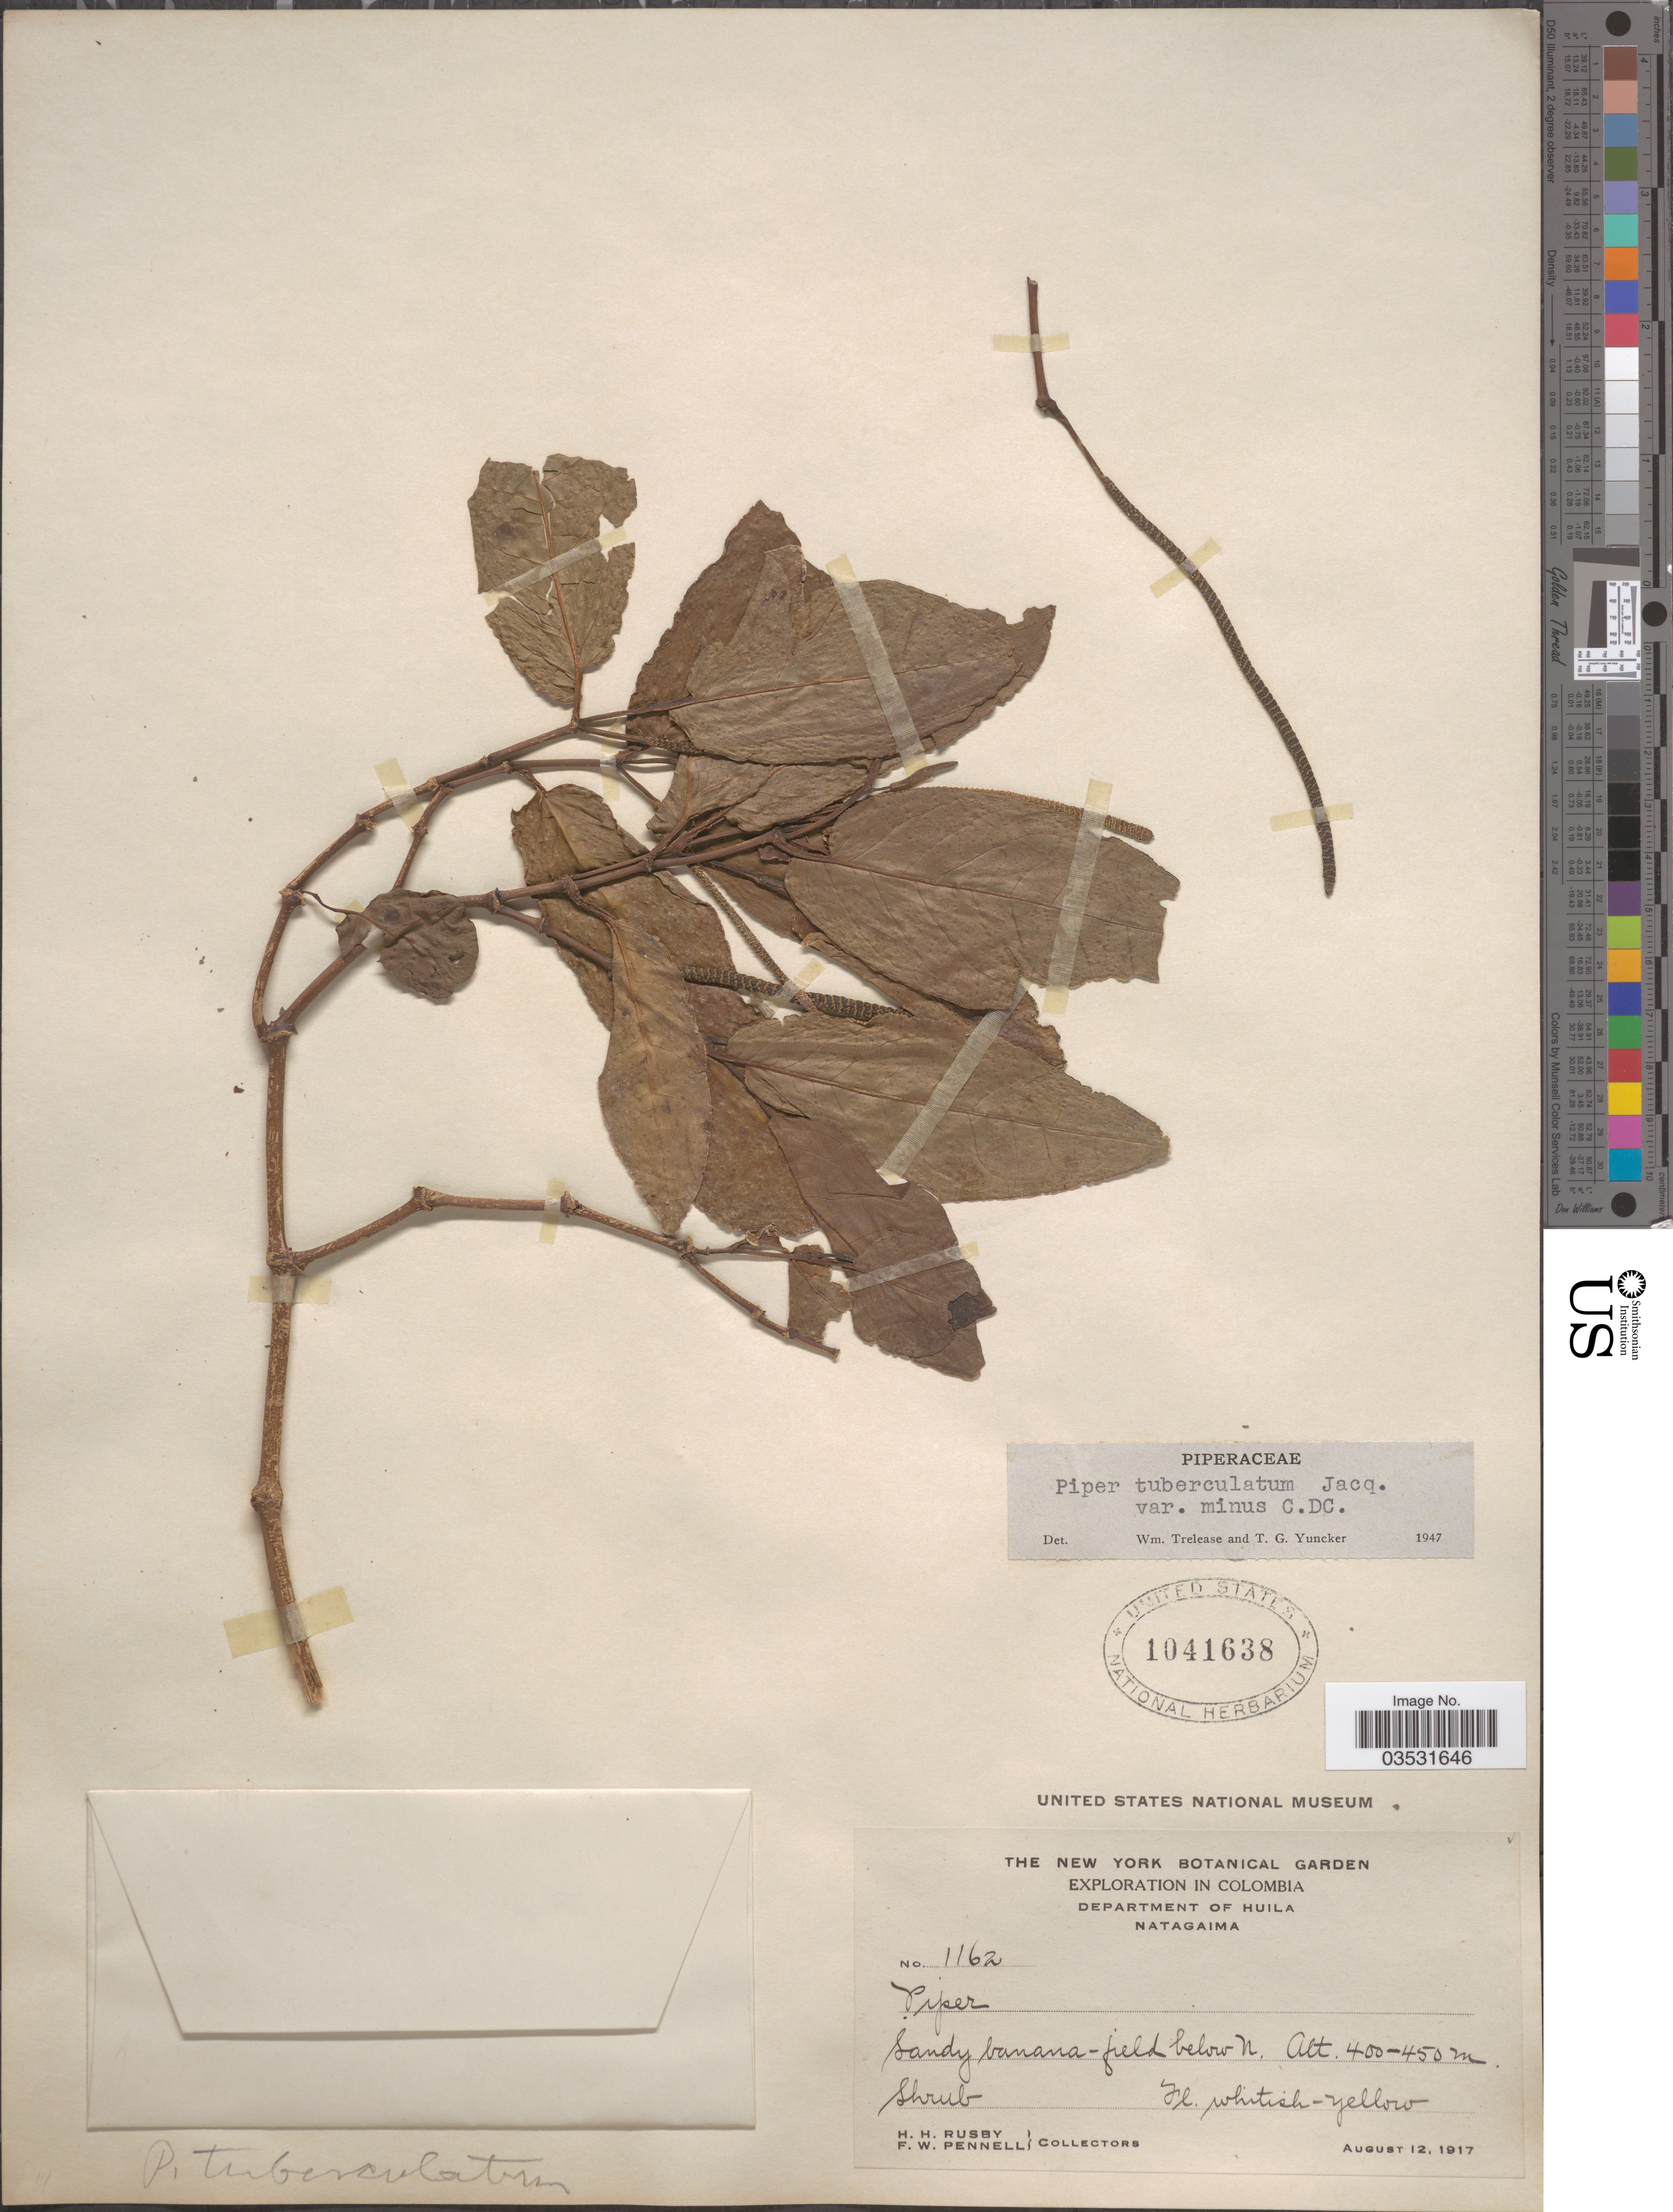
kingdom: Plantae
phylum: Tracheophyta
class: Magnoliopsida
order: Piperales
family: Piperaceae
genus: Piper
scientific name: Piper tuberculatum var. minus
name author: C. DC.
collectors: H. H. Rusby & F. W. Pennell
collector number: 1162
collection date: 1917-08-12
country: Colombia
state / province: Huila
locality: Department of Huila. Natagaima. Sandy banana - field below N.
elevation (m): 400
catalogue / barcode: US 1041638